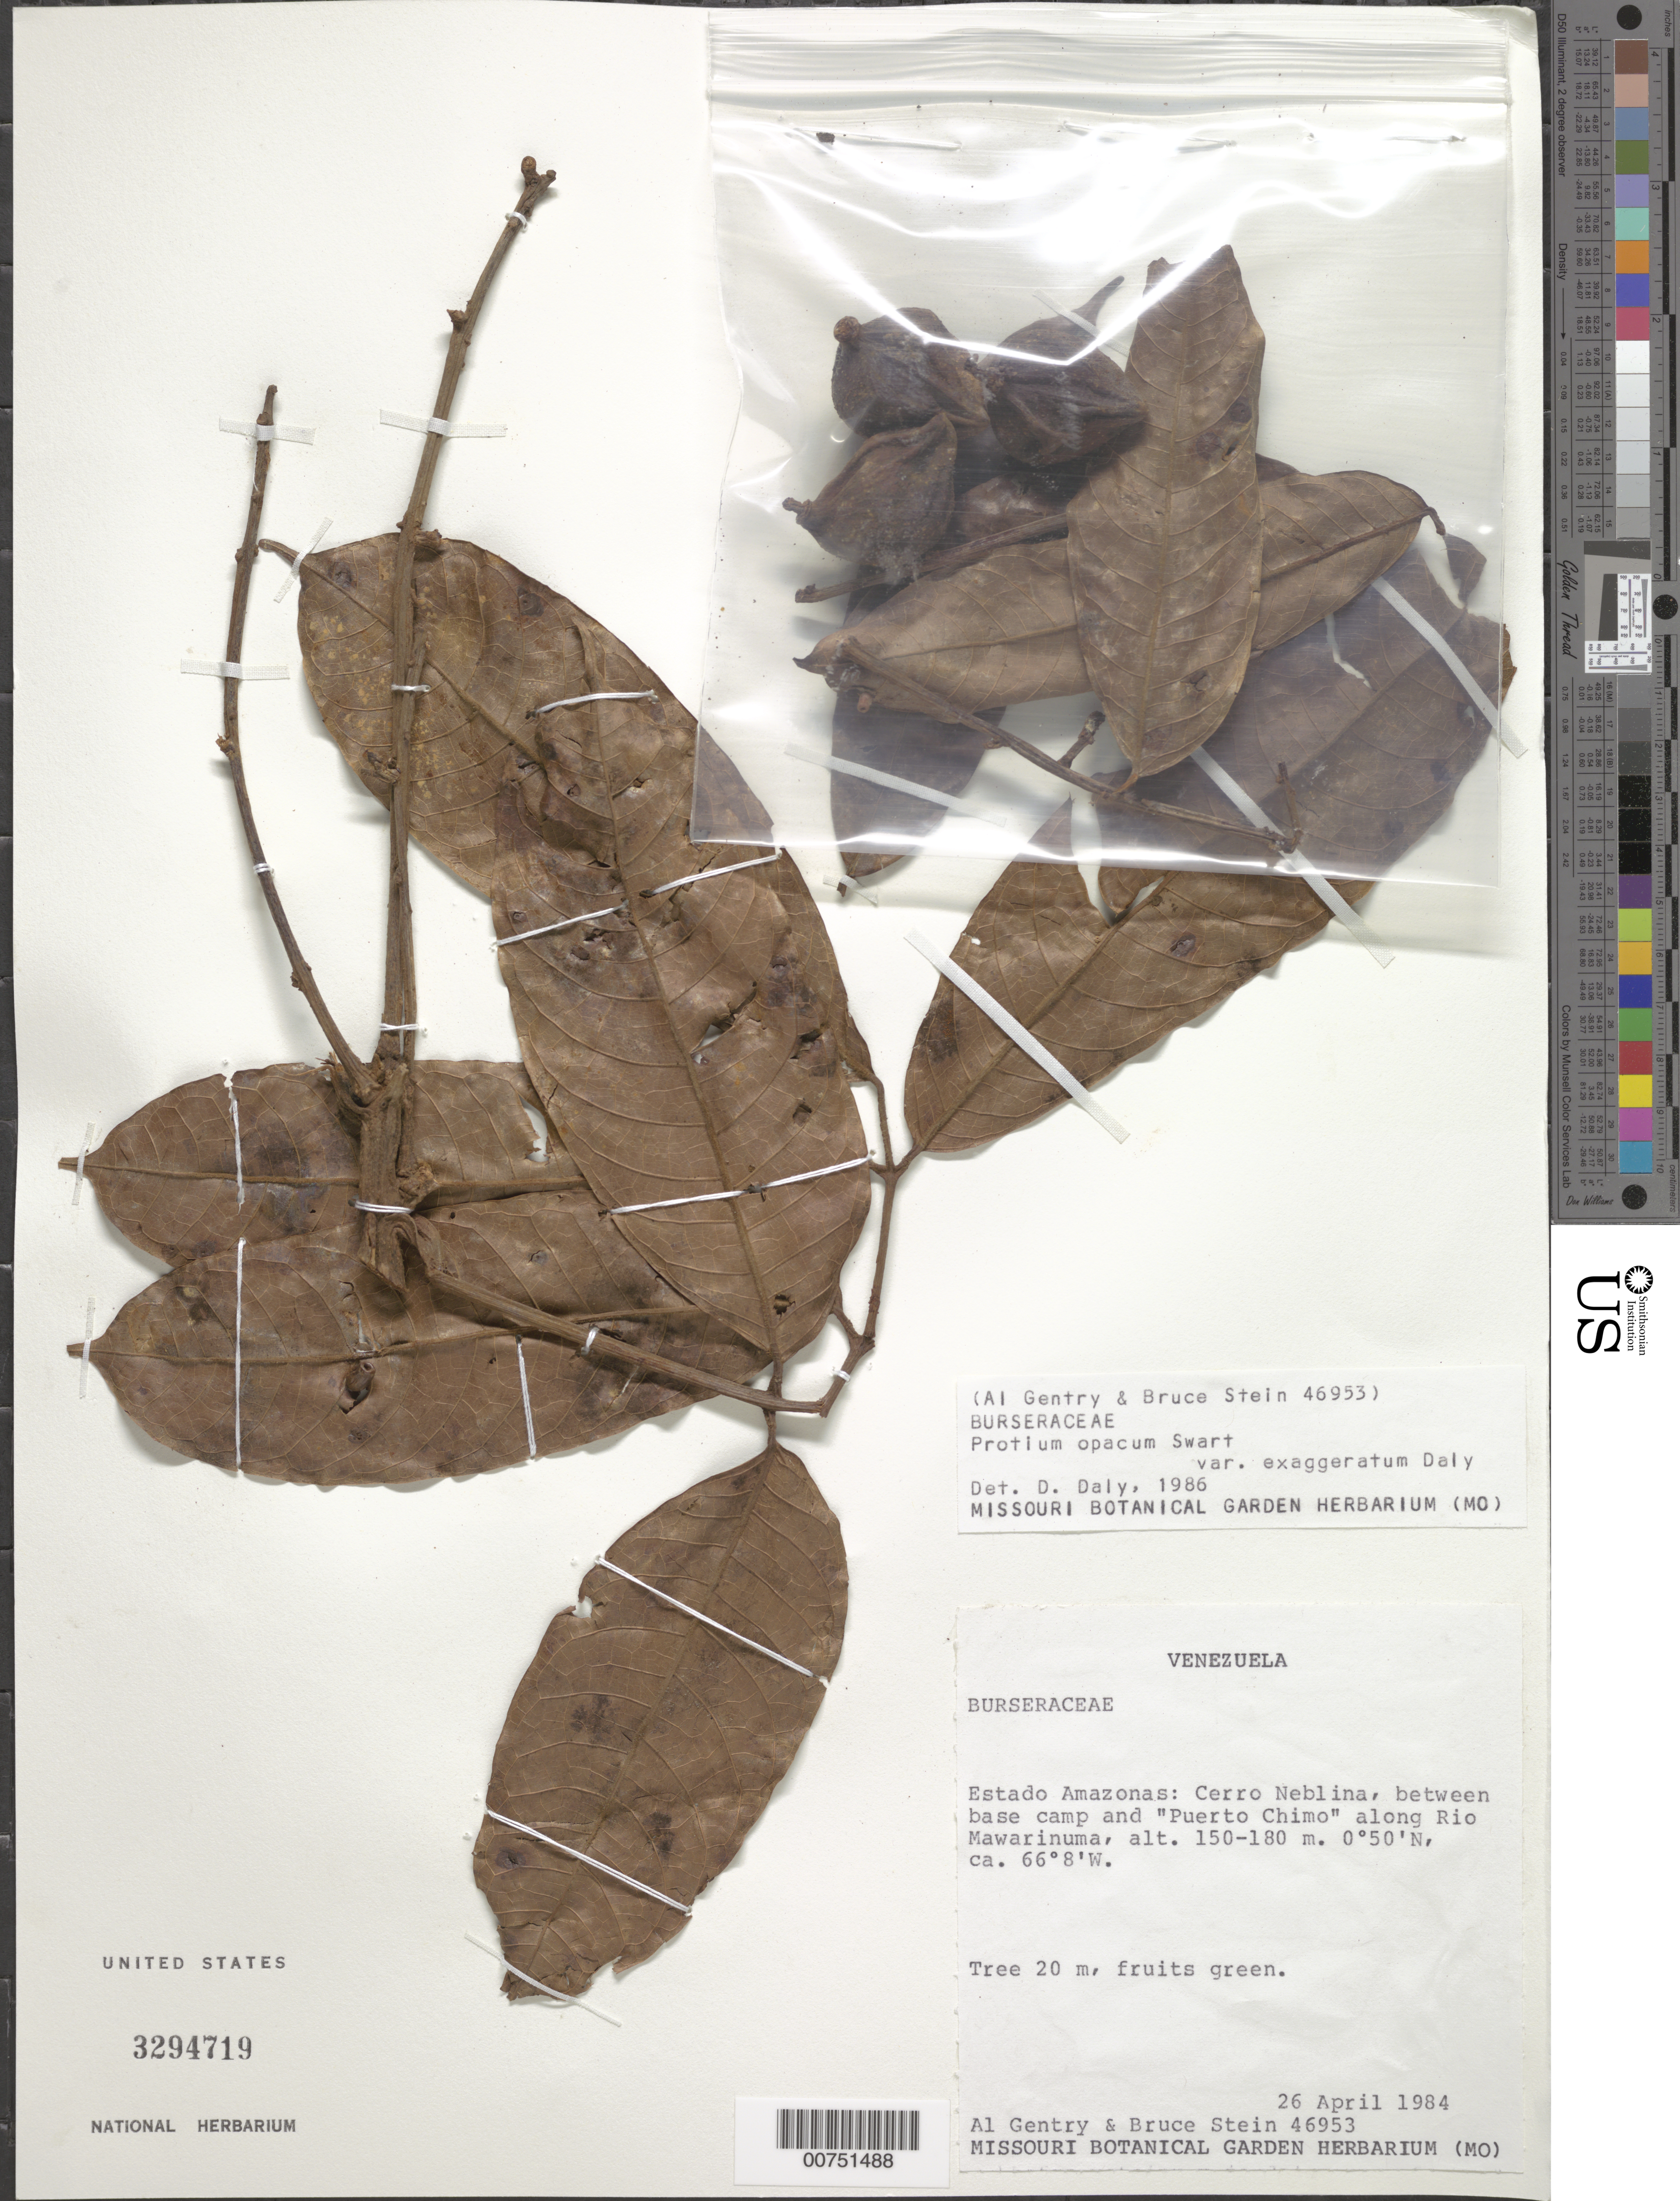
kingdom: Plantae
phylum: Tracheophyta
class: Magnoliopsida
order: Sapindales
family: Burseraceae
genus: Protium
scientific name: Protium opacum subsp. exaggeratum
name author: Daly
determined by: Daly, D. C.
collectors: A. H. Gentry & B. Stein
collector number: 46953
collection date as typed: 26-Apr-84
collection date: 1984-04-26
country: Venezuela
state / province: Amazonas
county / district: Río Negro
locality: Cerro de La Neblina, Río Mawarinuma, between base camp and "Puerto Chimo"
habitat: Along river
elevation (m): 150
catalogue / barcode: US 3294719